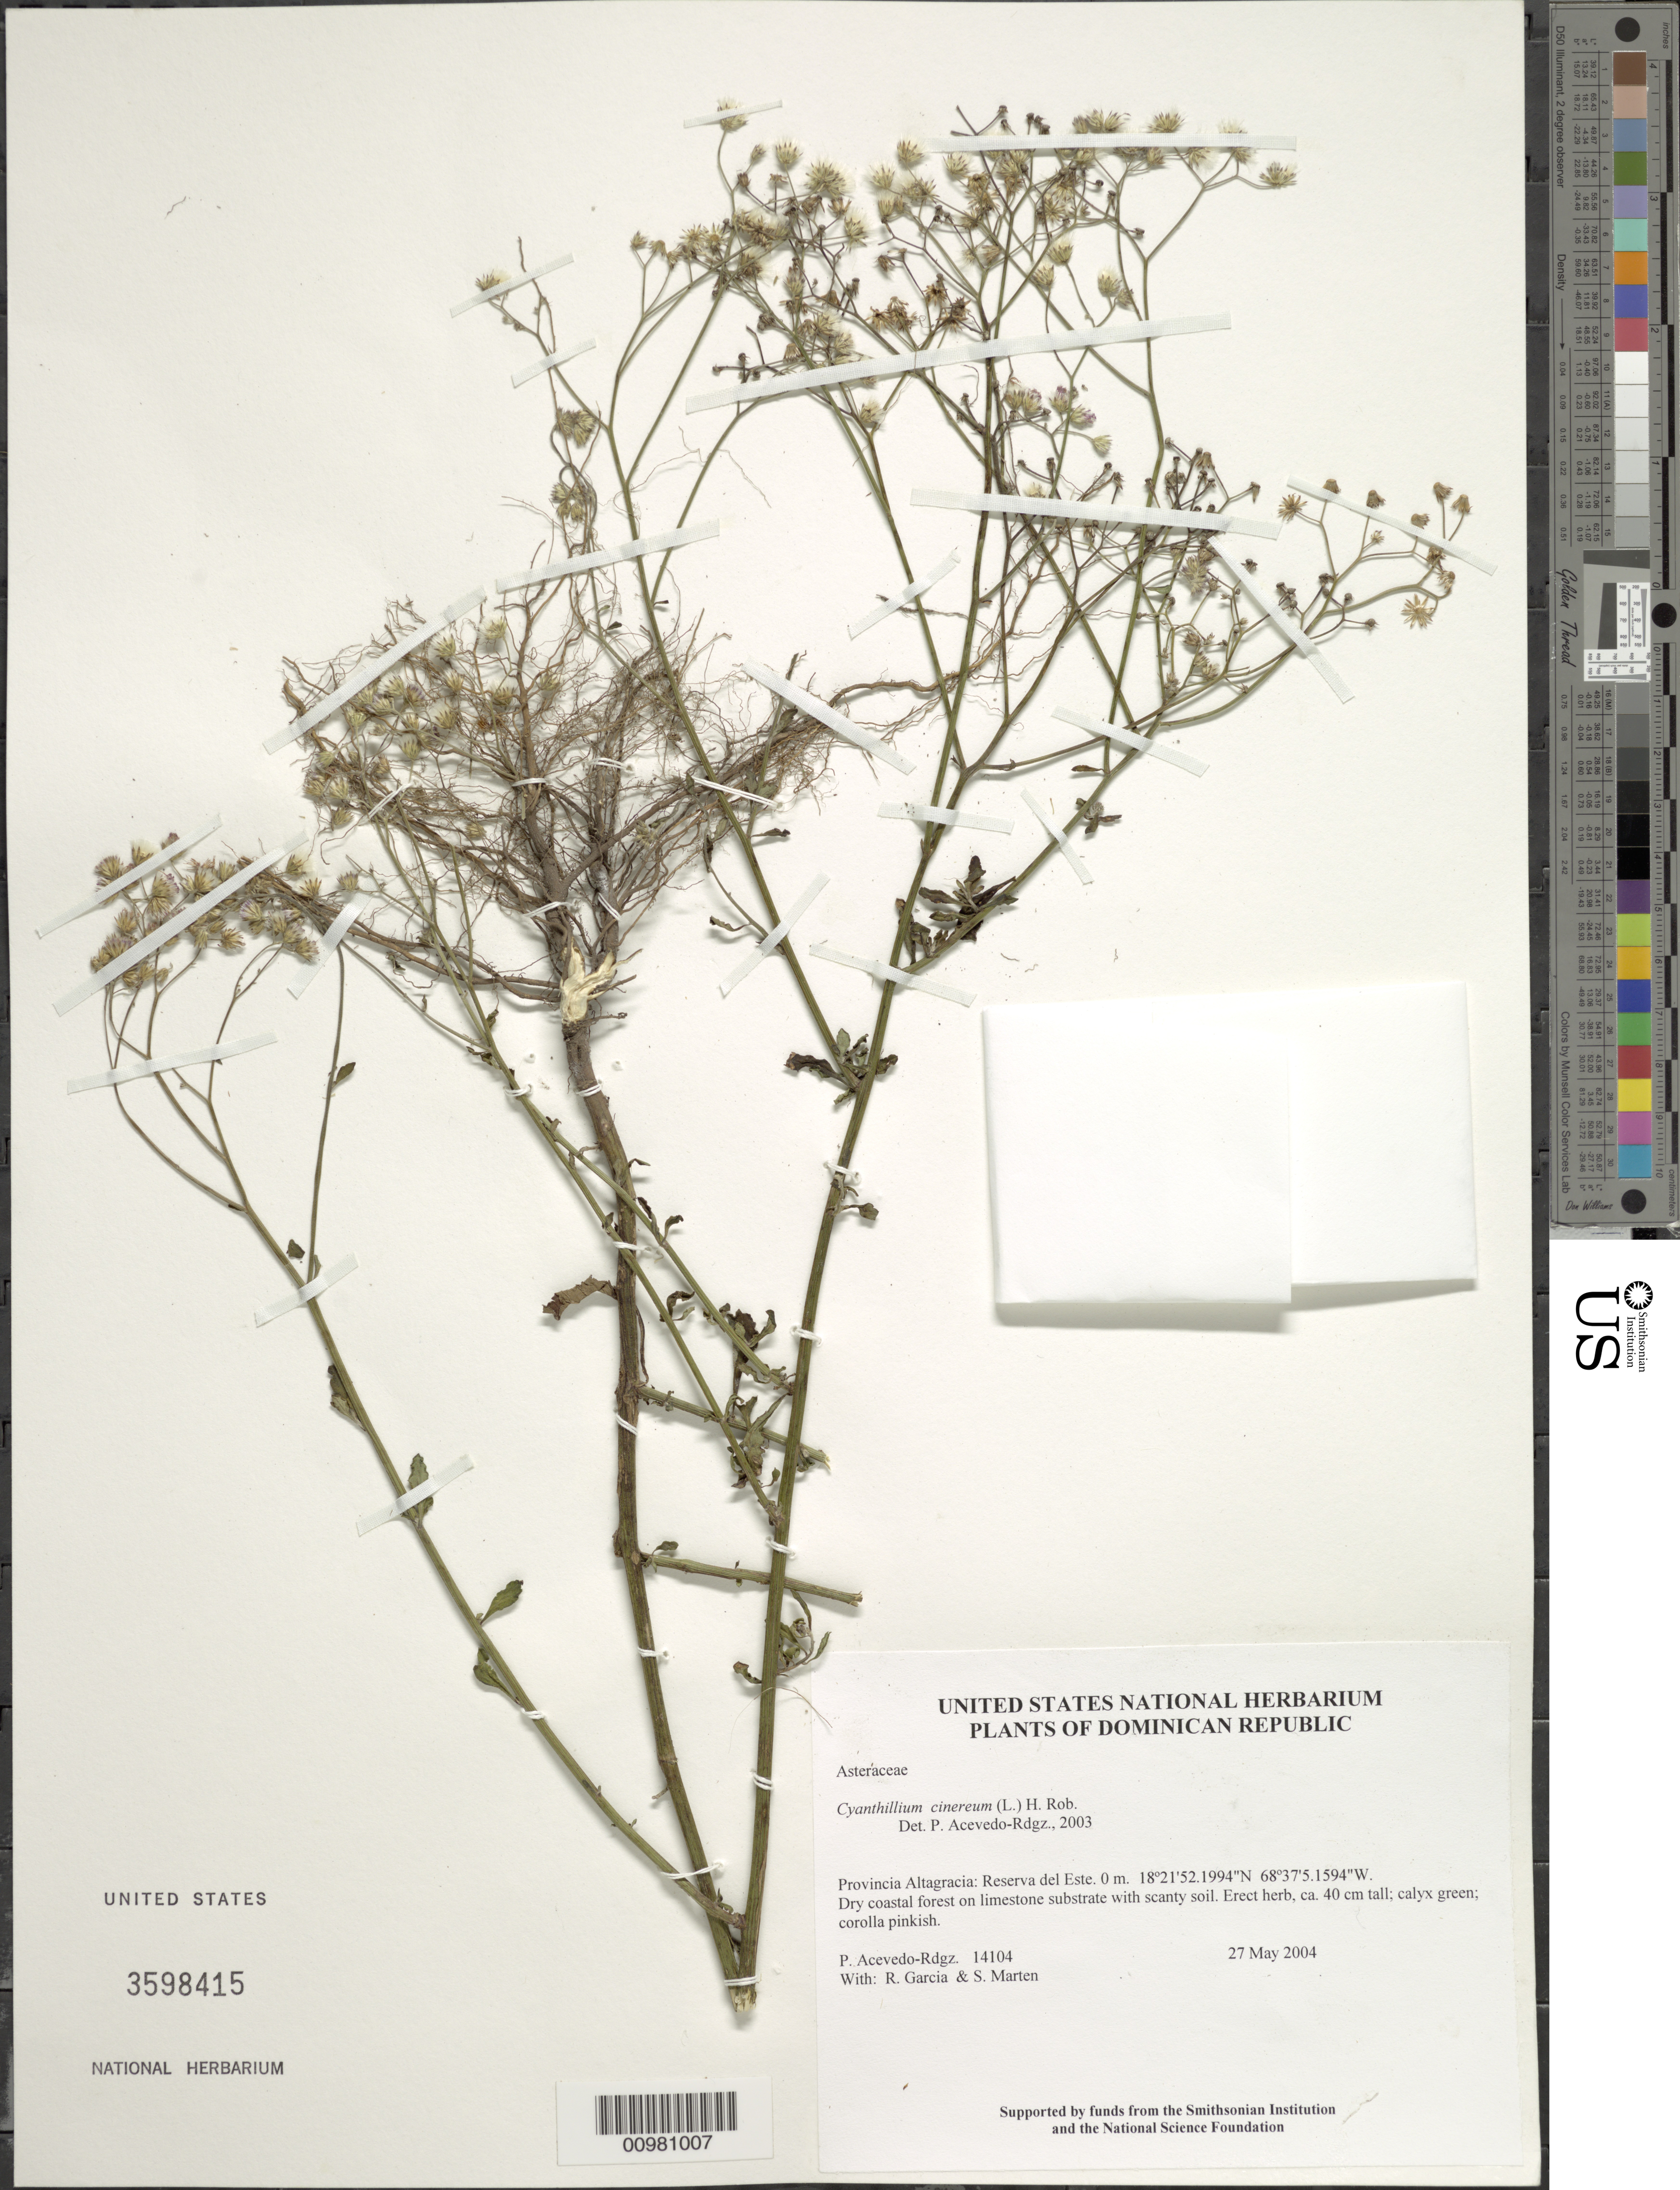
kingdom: Plantae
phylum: Tracheophyta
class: Magnoliopsida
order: Asterales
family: Asteraceae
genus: Cyanthillium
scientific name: Cyanthillium cinereum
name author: (L.) H. Rob.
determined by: Acevedo-Rodríguez, P., (BOT), Smithsonian Institution - National Museum of Natural History (UNITED STATES)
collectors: P. Acevedo-Rodr., R. G. García & S. Marten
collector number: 14104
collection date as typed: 27 May 2004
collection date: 2004-05-27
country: Dominican Republic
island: Hispaniola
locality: Provincia Altagracia: Reserva del Este.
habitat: Dry coastal forest on limestone substrate with scanty soil.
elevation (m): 0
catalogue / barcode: US 3598415